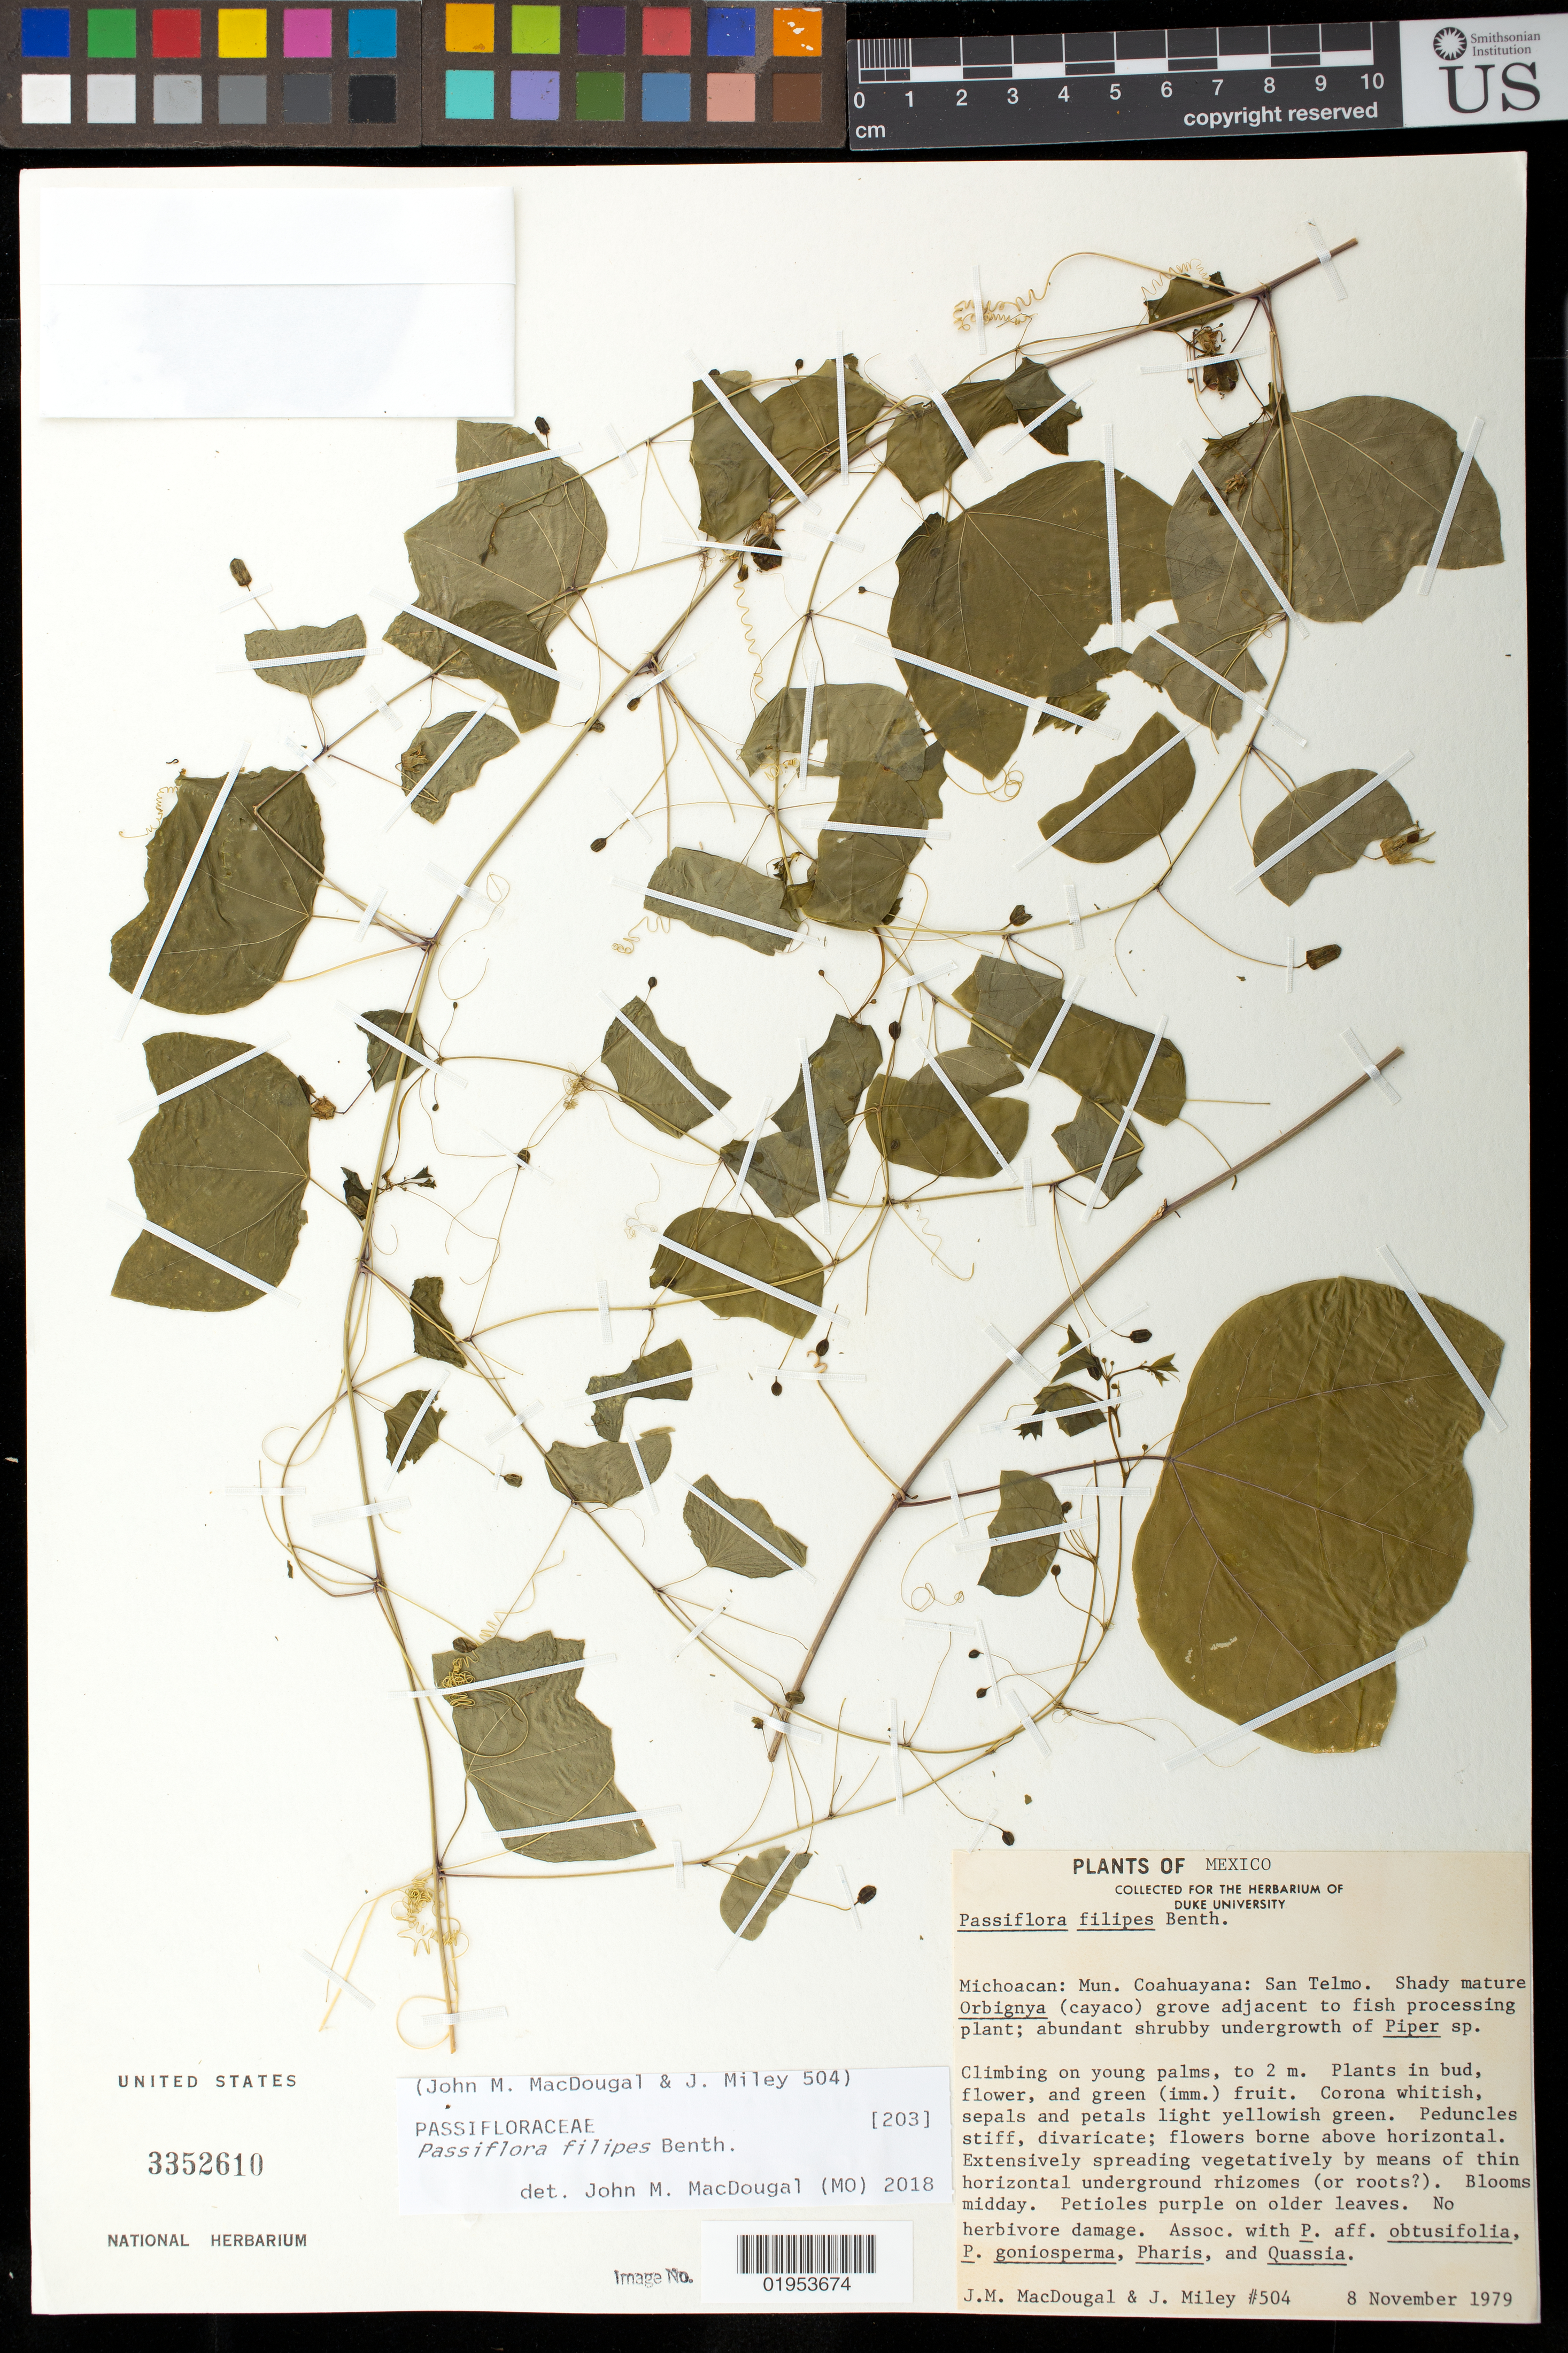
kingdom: Plantae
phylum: Tracheophyta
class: Magnoliopsida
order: Malpighiales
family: Passifloraceae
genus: Passiflora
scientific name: Passiflora filipes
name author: Benth.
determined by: MacDougal, John M.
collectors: J. M. MacDougal & J. Miley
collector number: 504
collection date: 1979-11-08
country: Mexico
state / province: Michoacán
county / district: Coahuayana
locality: San Telmo.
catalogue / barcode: US 3352610